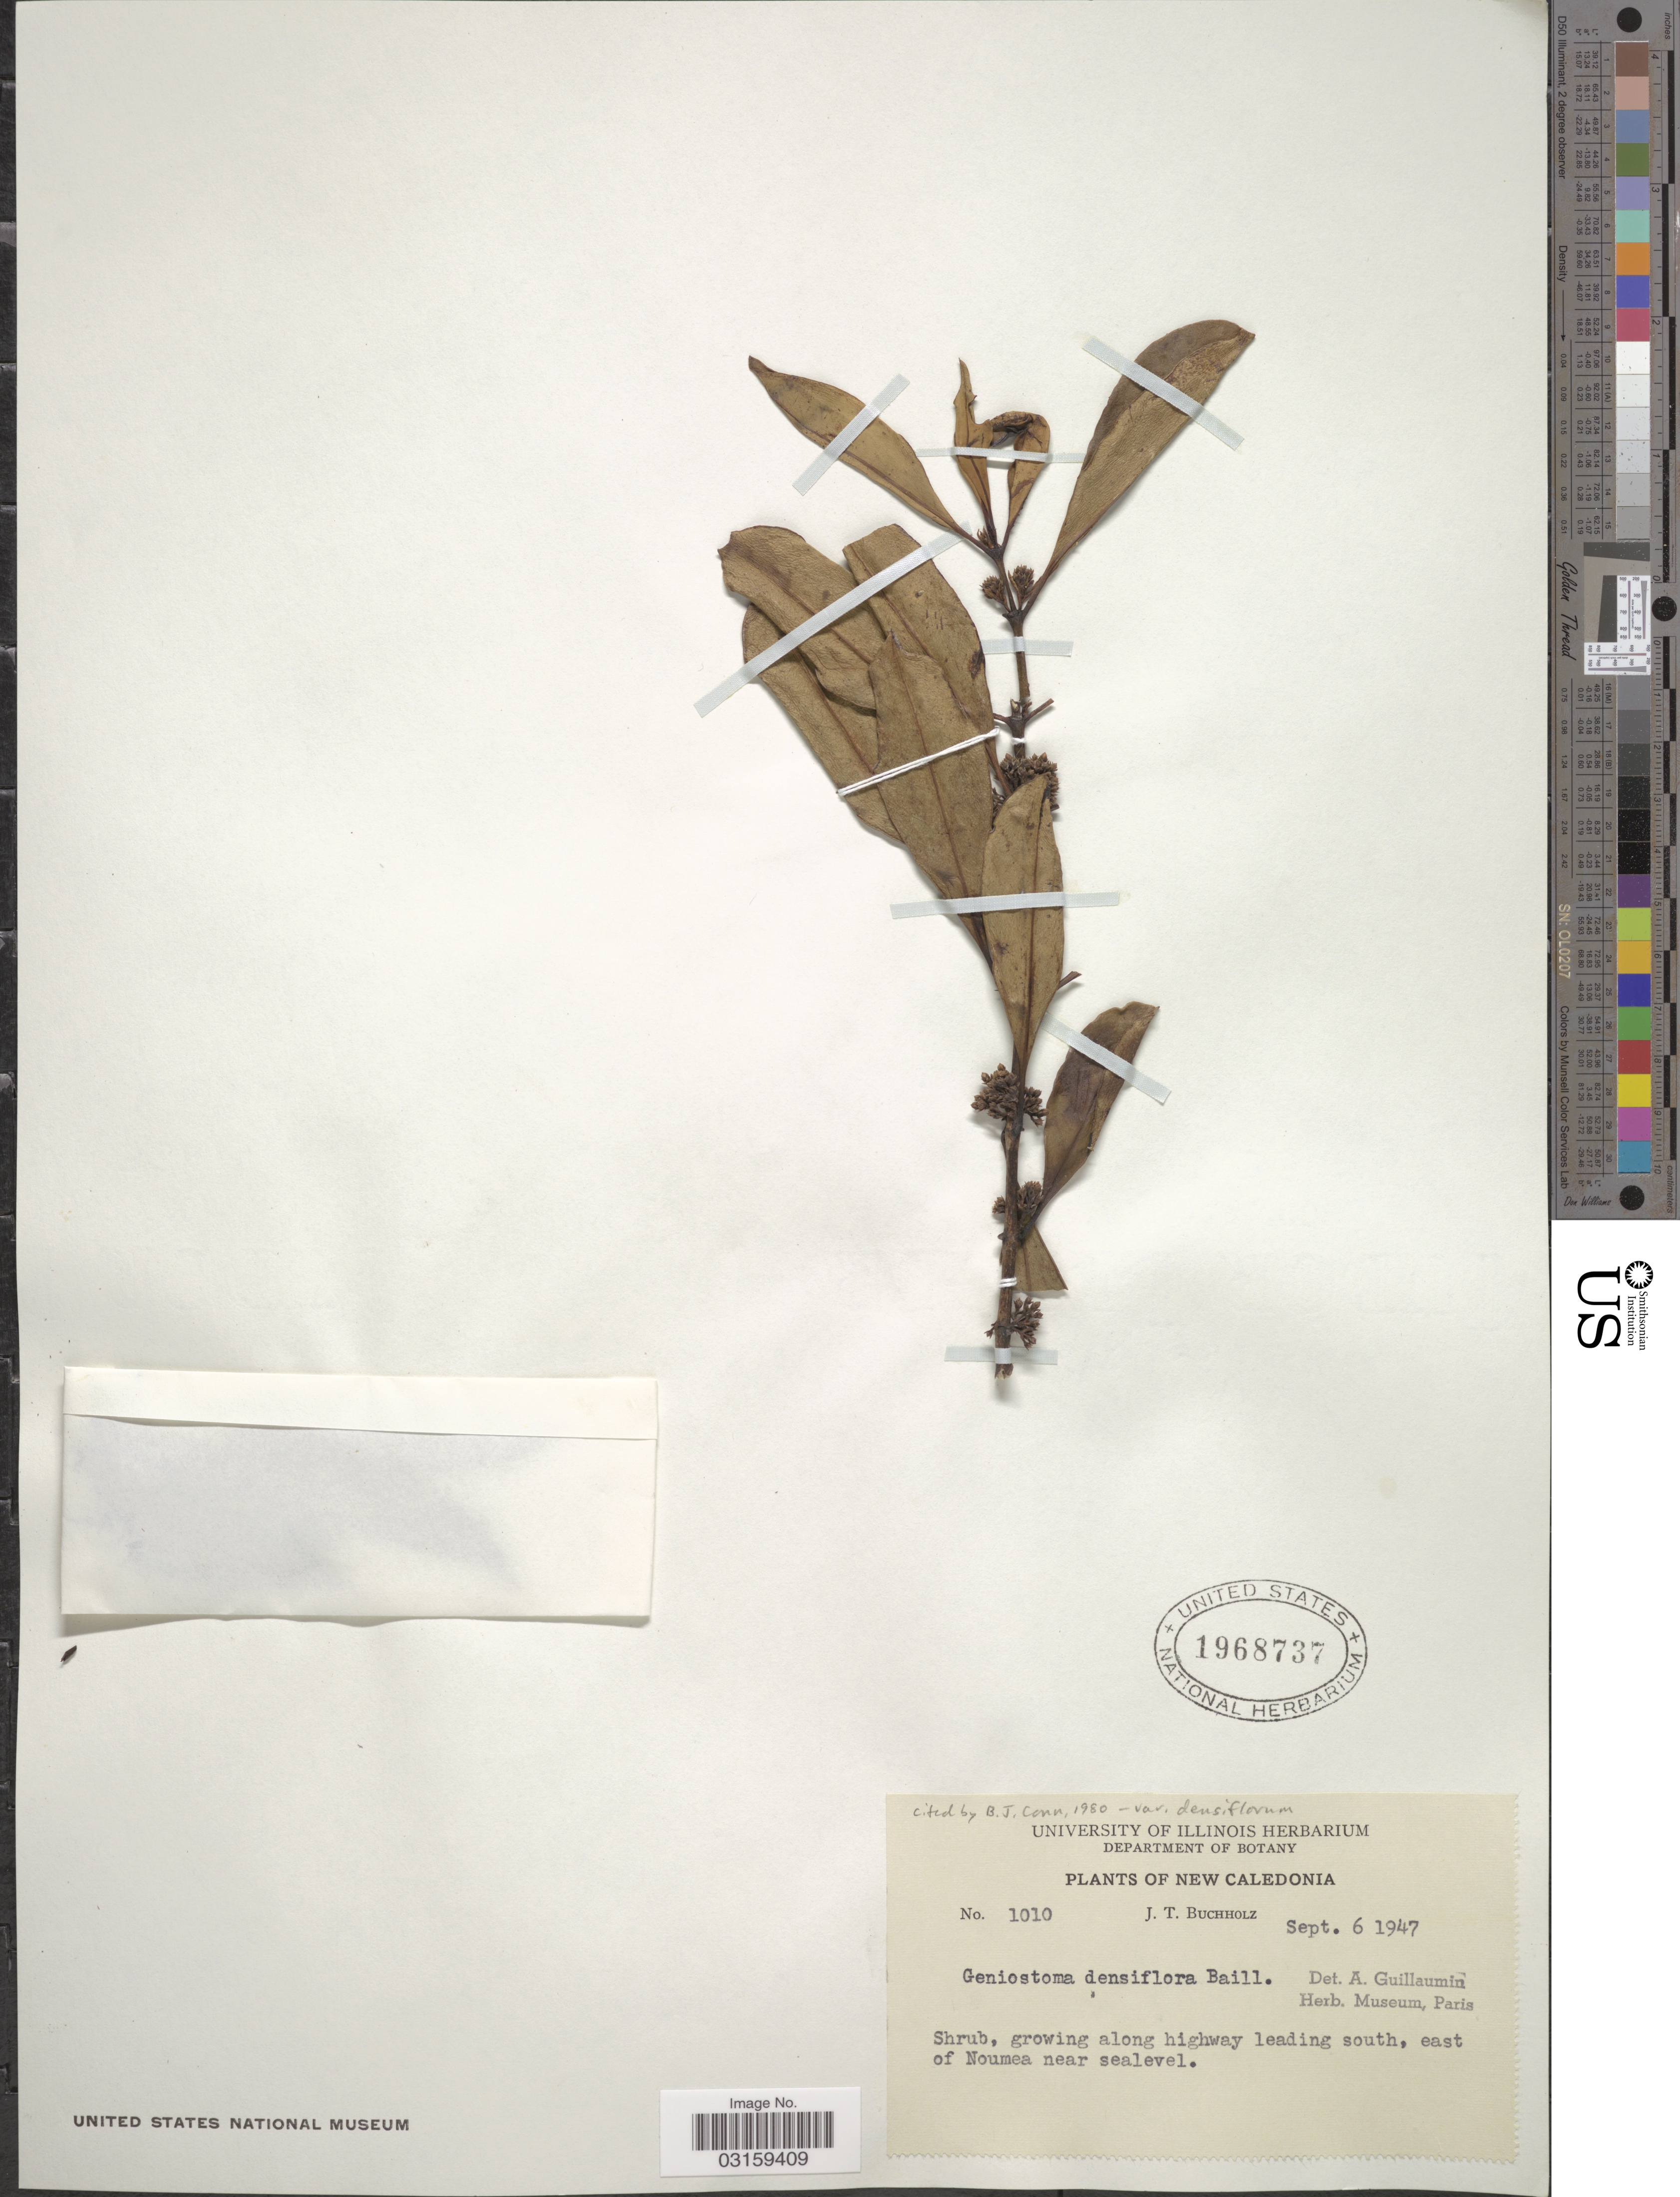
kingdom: Plantae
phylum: Tracheophyta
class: Magnoliopsida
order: Gentianales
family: Loganiaceae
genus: Geniostoma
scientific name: Geniostoma densiflorum var. densiflorum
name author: Baill.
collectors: J. T. Buchholz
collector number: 1010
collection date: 1947-09-06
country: New Caledonia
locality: Along highway leading south, east of Noumea.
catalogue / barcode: US 1968737